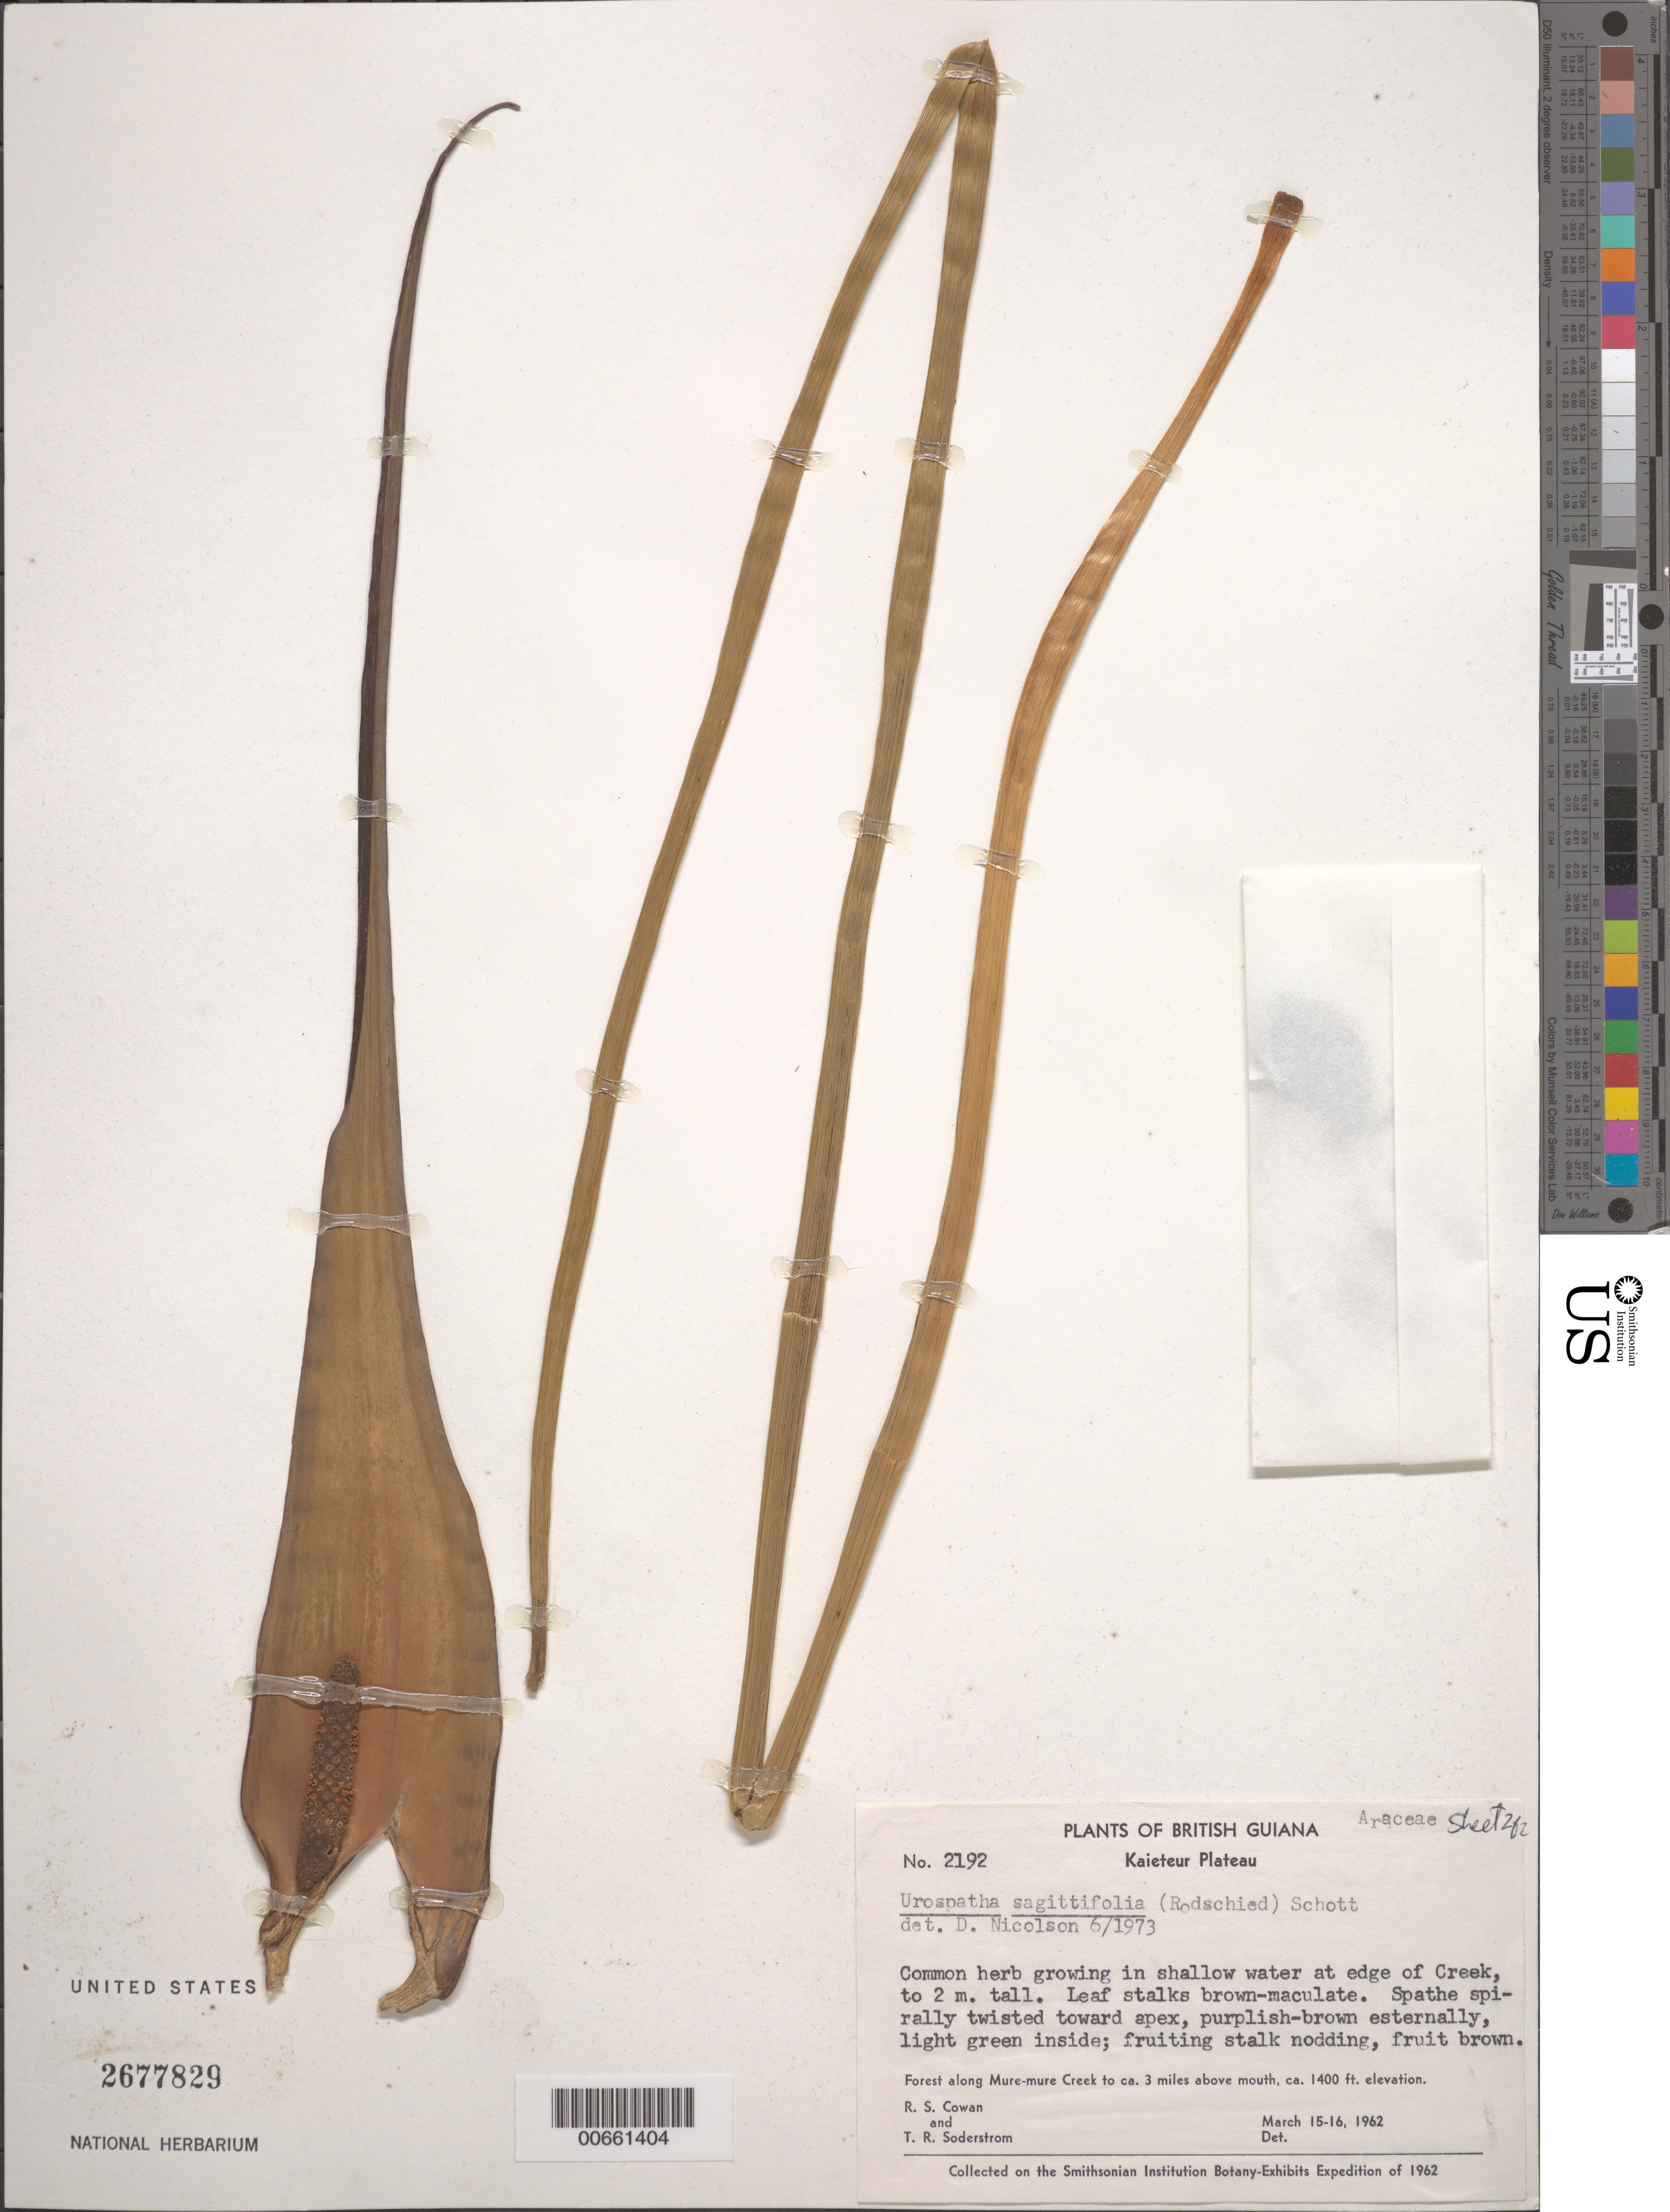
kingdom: Plantae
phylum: Tracheophyta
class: Liliopsida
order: Alismatales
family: Araceae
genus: Urospatha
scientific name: Urospatha sagittifolia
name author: (Rudge) Schott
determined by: Nicolson, Dan H.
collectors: R. S. Cowan & T. R. Soderstrom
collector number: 2192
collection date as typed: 15-Mar-62 to 16-Mar-62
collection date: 1962-03-15/1962-03-16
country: Guyana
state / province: Potaro-Siparuni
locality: Kaieteur Plateau, Mure-mure Creek to ca. 3 mi. above mouth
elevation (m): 427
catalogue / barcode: US 2677829